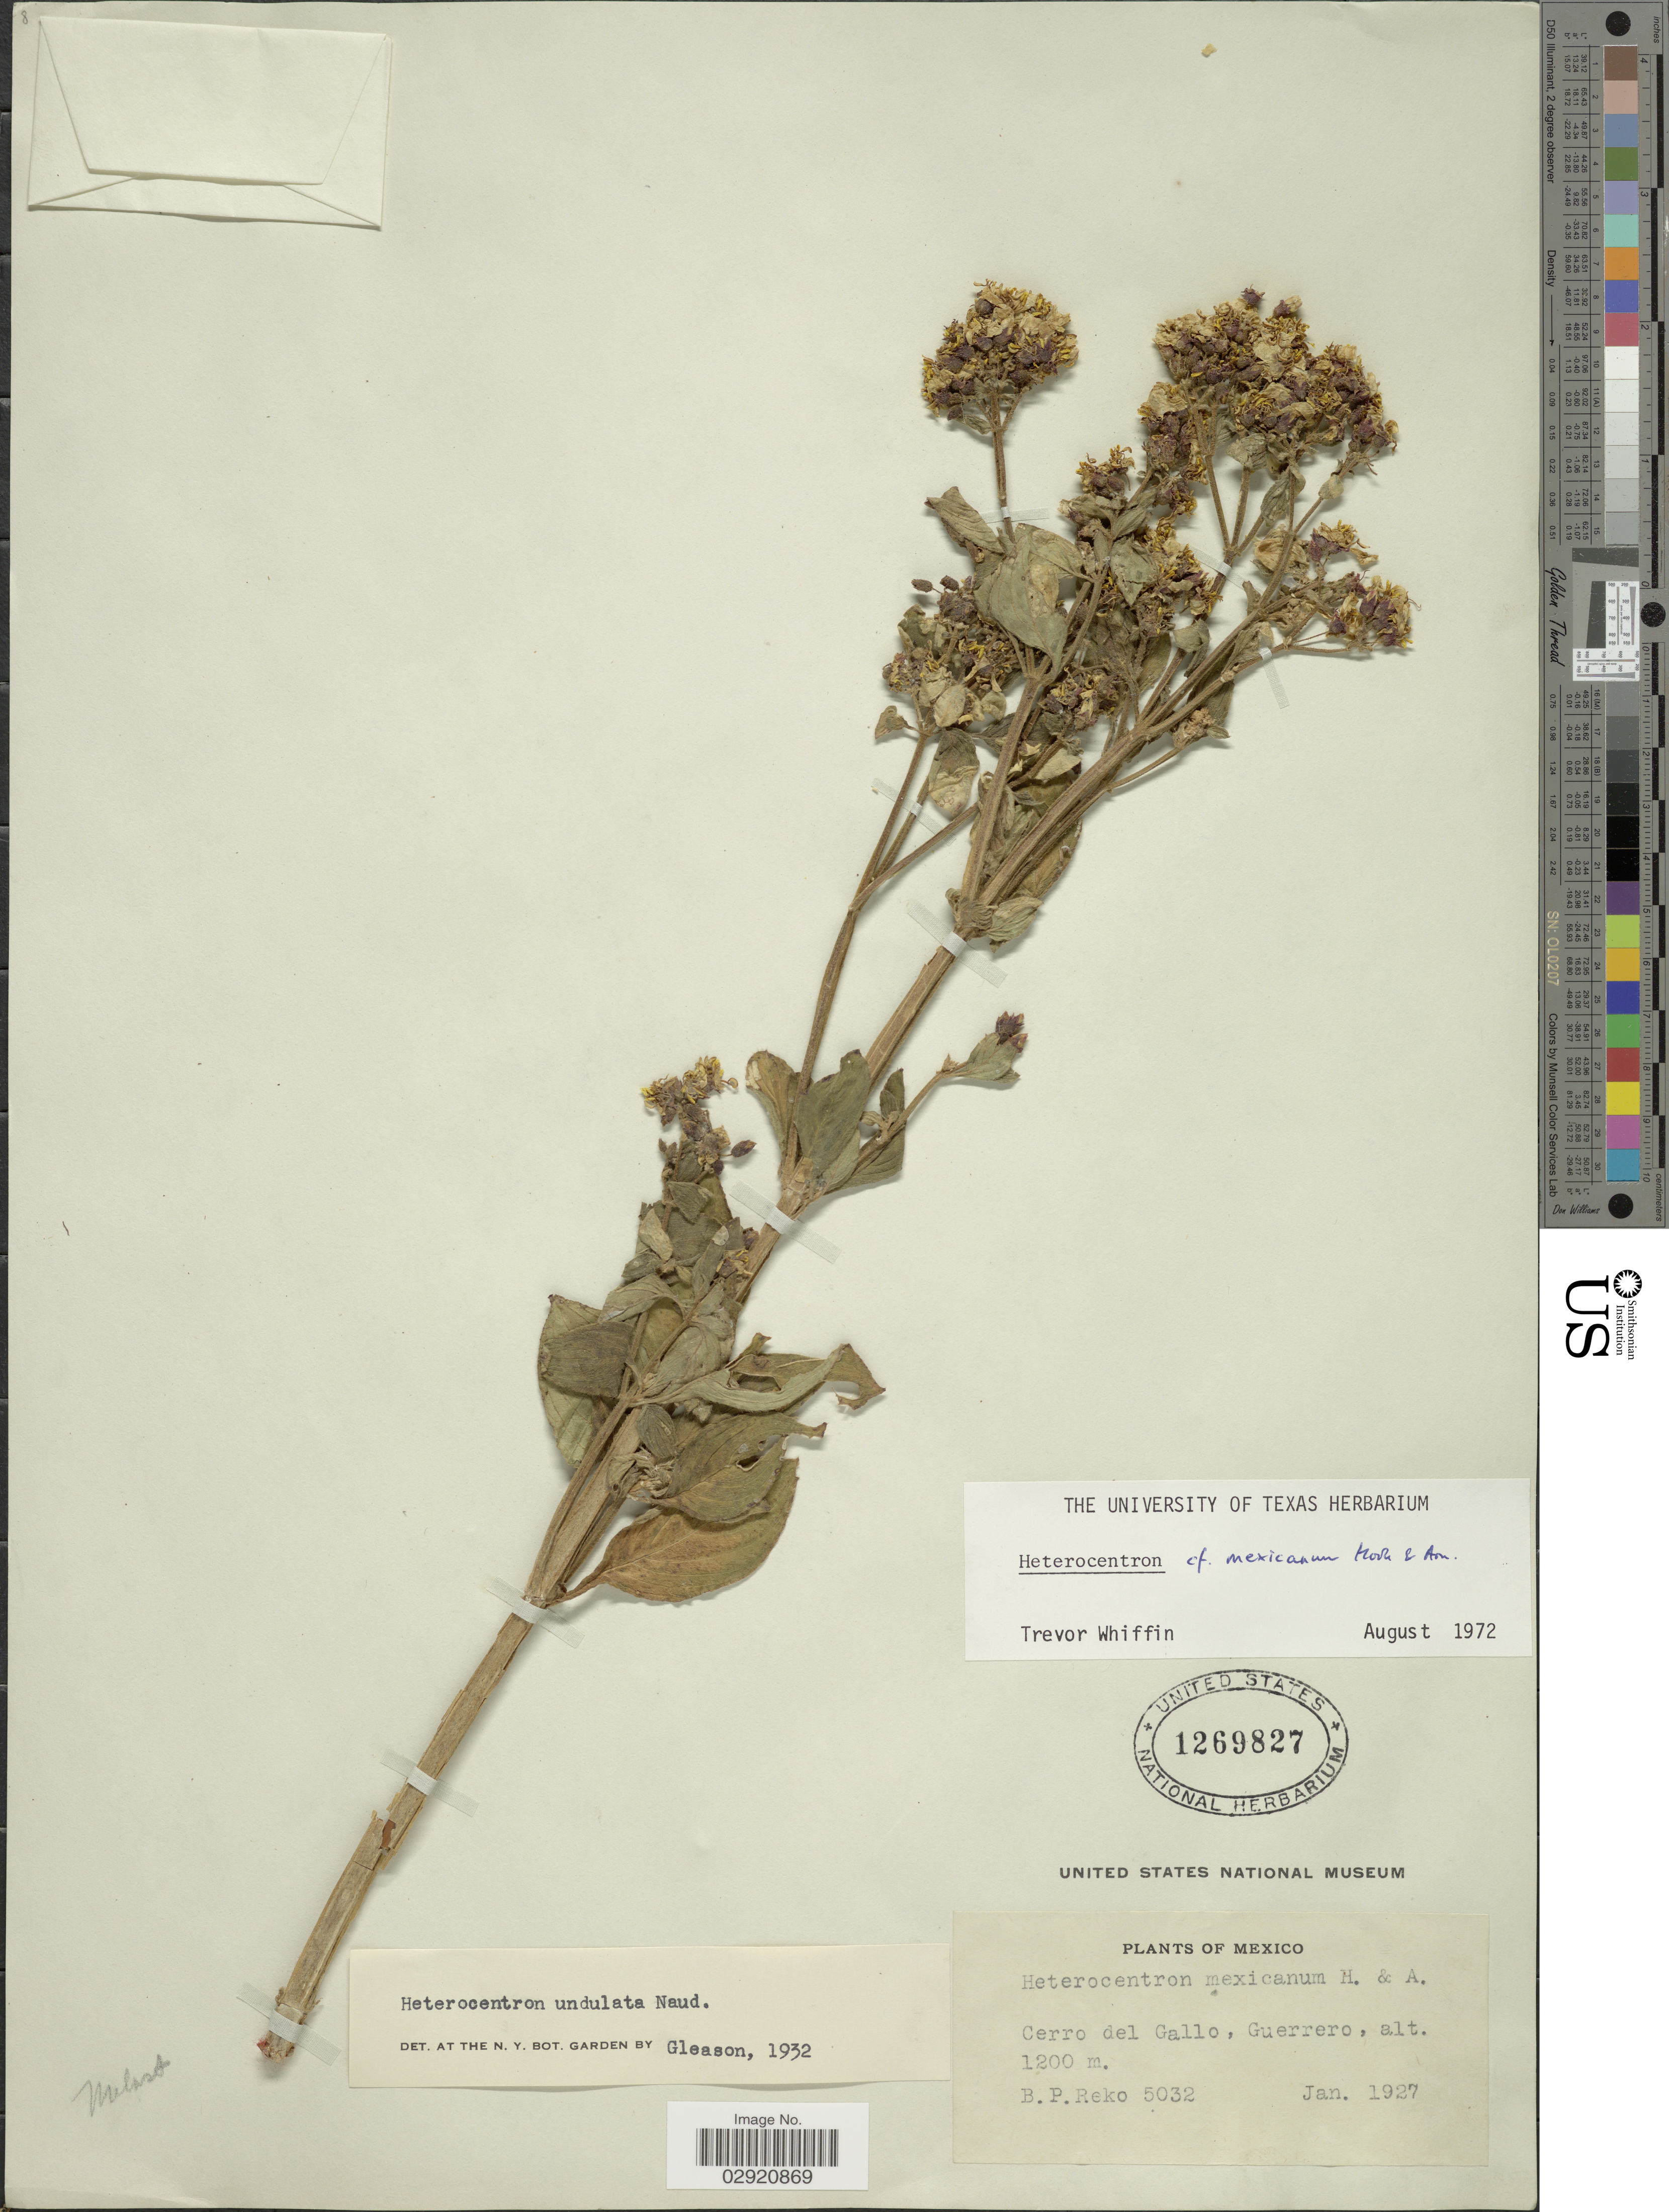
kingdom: Plantae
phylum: Tracheophyta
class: Magnoliopsida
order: Myrtales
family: Melastomataceae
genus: Heterocentron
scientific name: Heterocentron mexicanum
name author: Hook. & Arn.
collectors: B. P. Reko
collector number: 5032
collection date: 1927-01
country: Mexico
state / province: Guerrero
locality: Cerro del Gallo.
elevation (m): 1200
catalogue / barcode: US 1269827